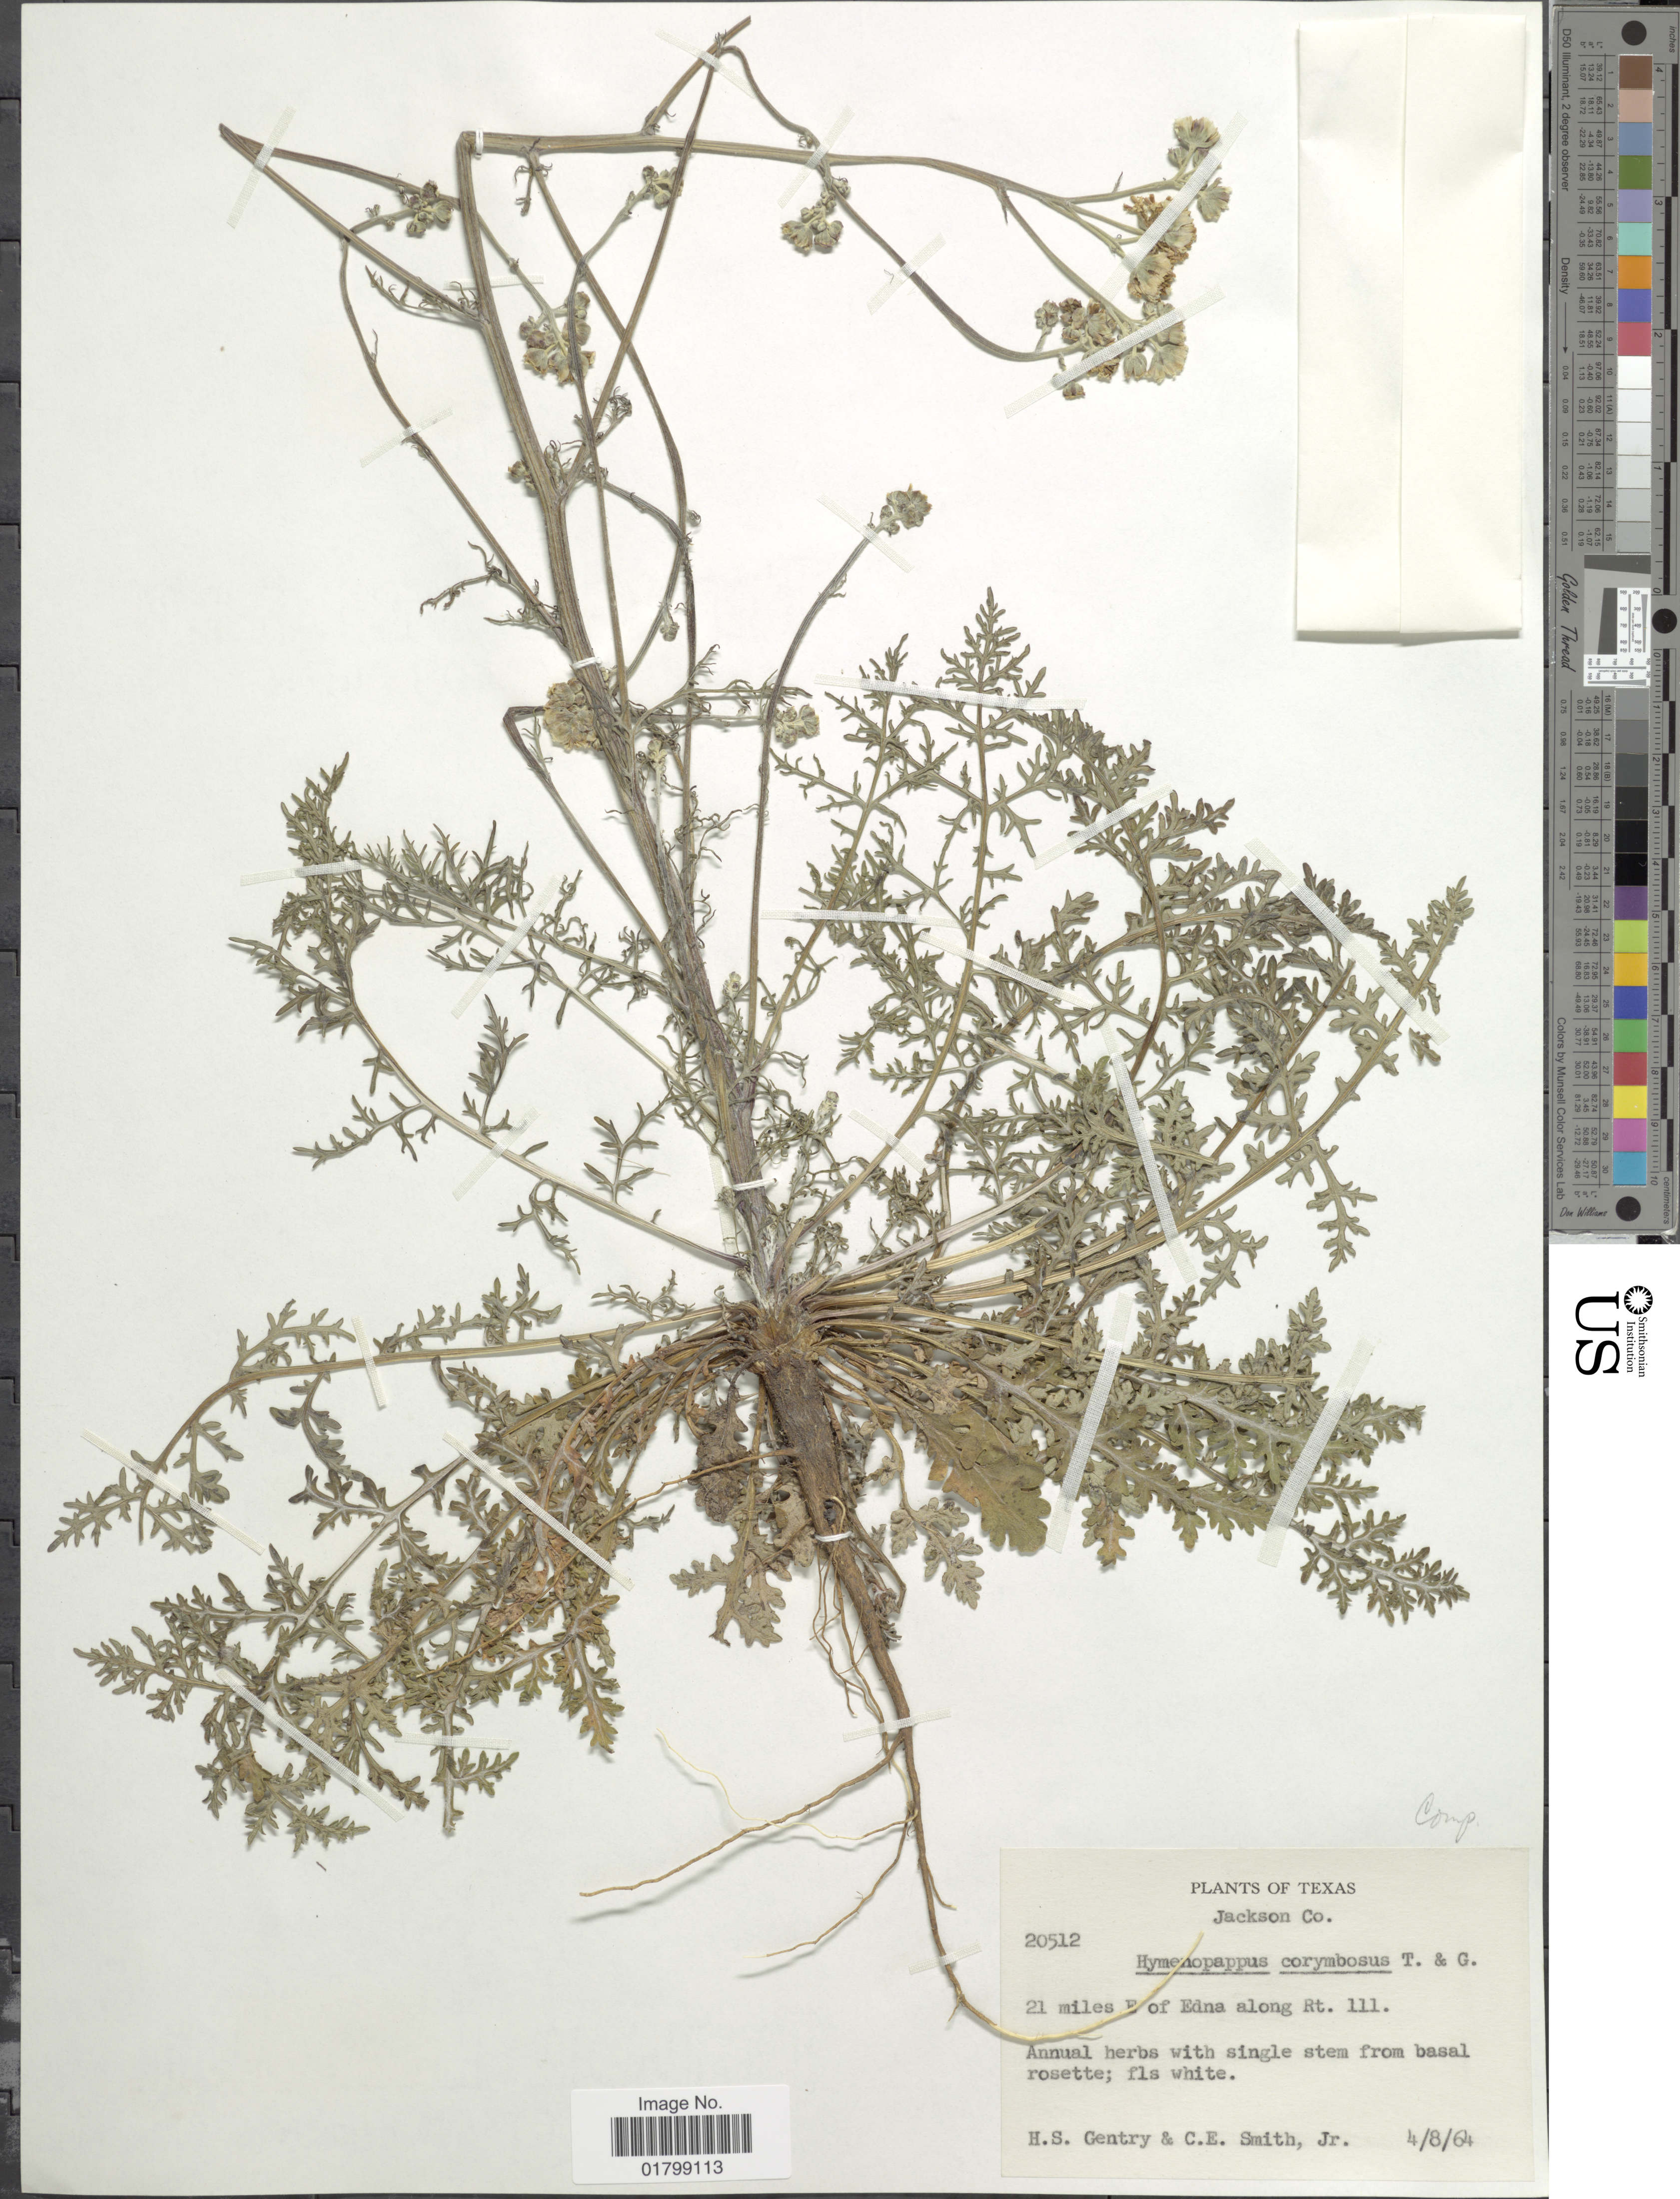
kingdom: Plantae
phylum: Tracheophyta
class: Magnoliopsida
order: Asterales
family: Asteraceae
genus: Hymenopappus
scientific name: Hymenopappus scabiosaeus var. corymbosus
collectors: H. S. Gentry & C. E. Smith Jr.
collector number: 20512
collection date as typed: Transcribed d/m/y: 5/4/64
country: United States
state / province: Texas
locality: Jackson Co. 21 miles E of Edna along Rt. 111